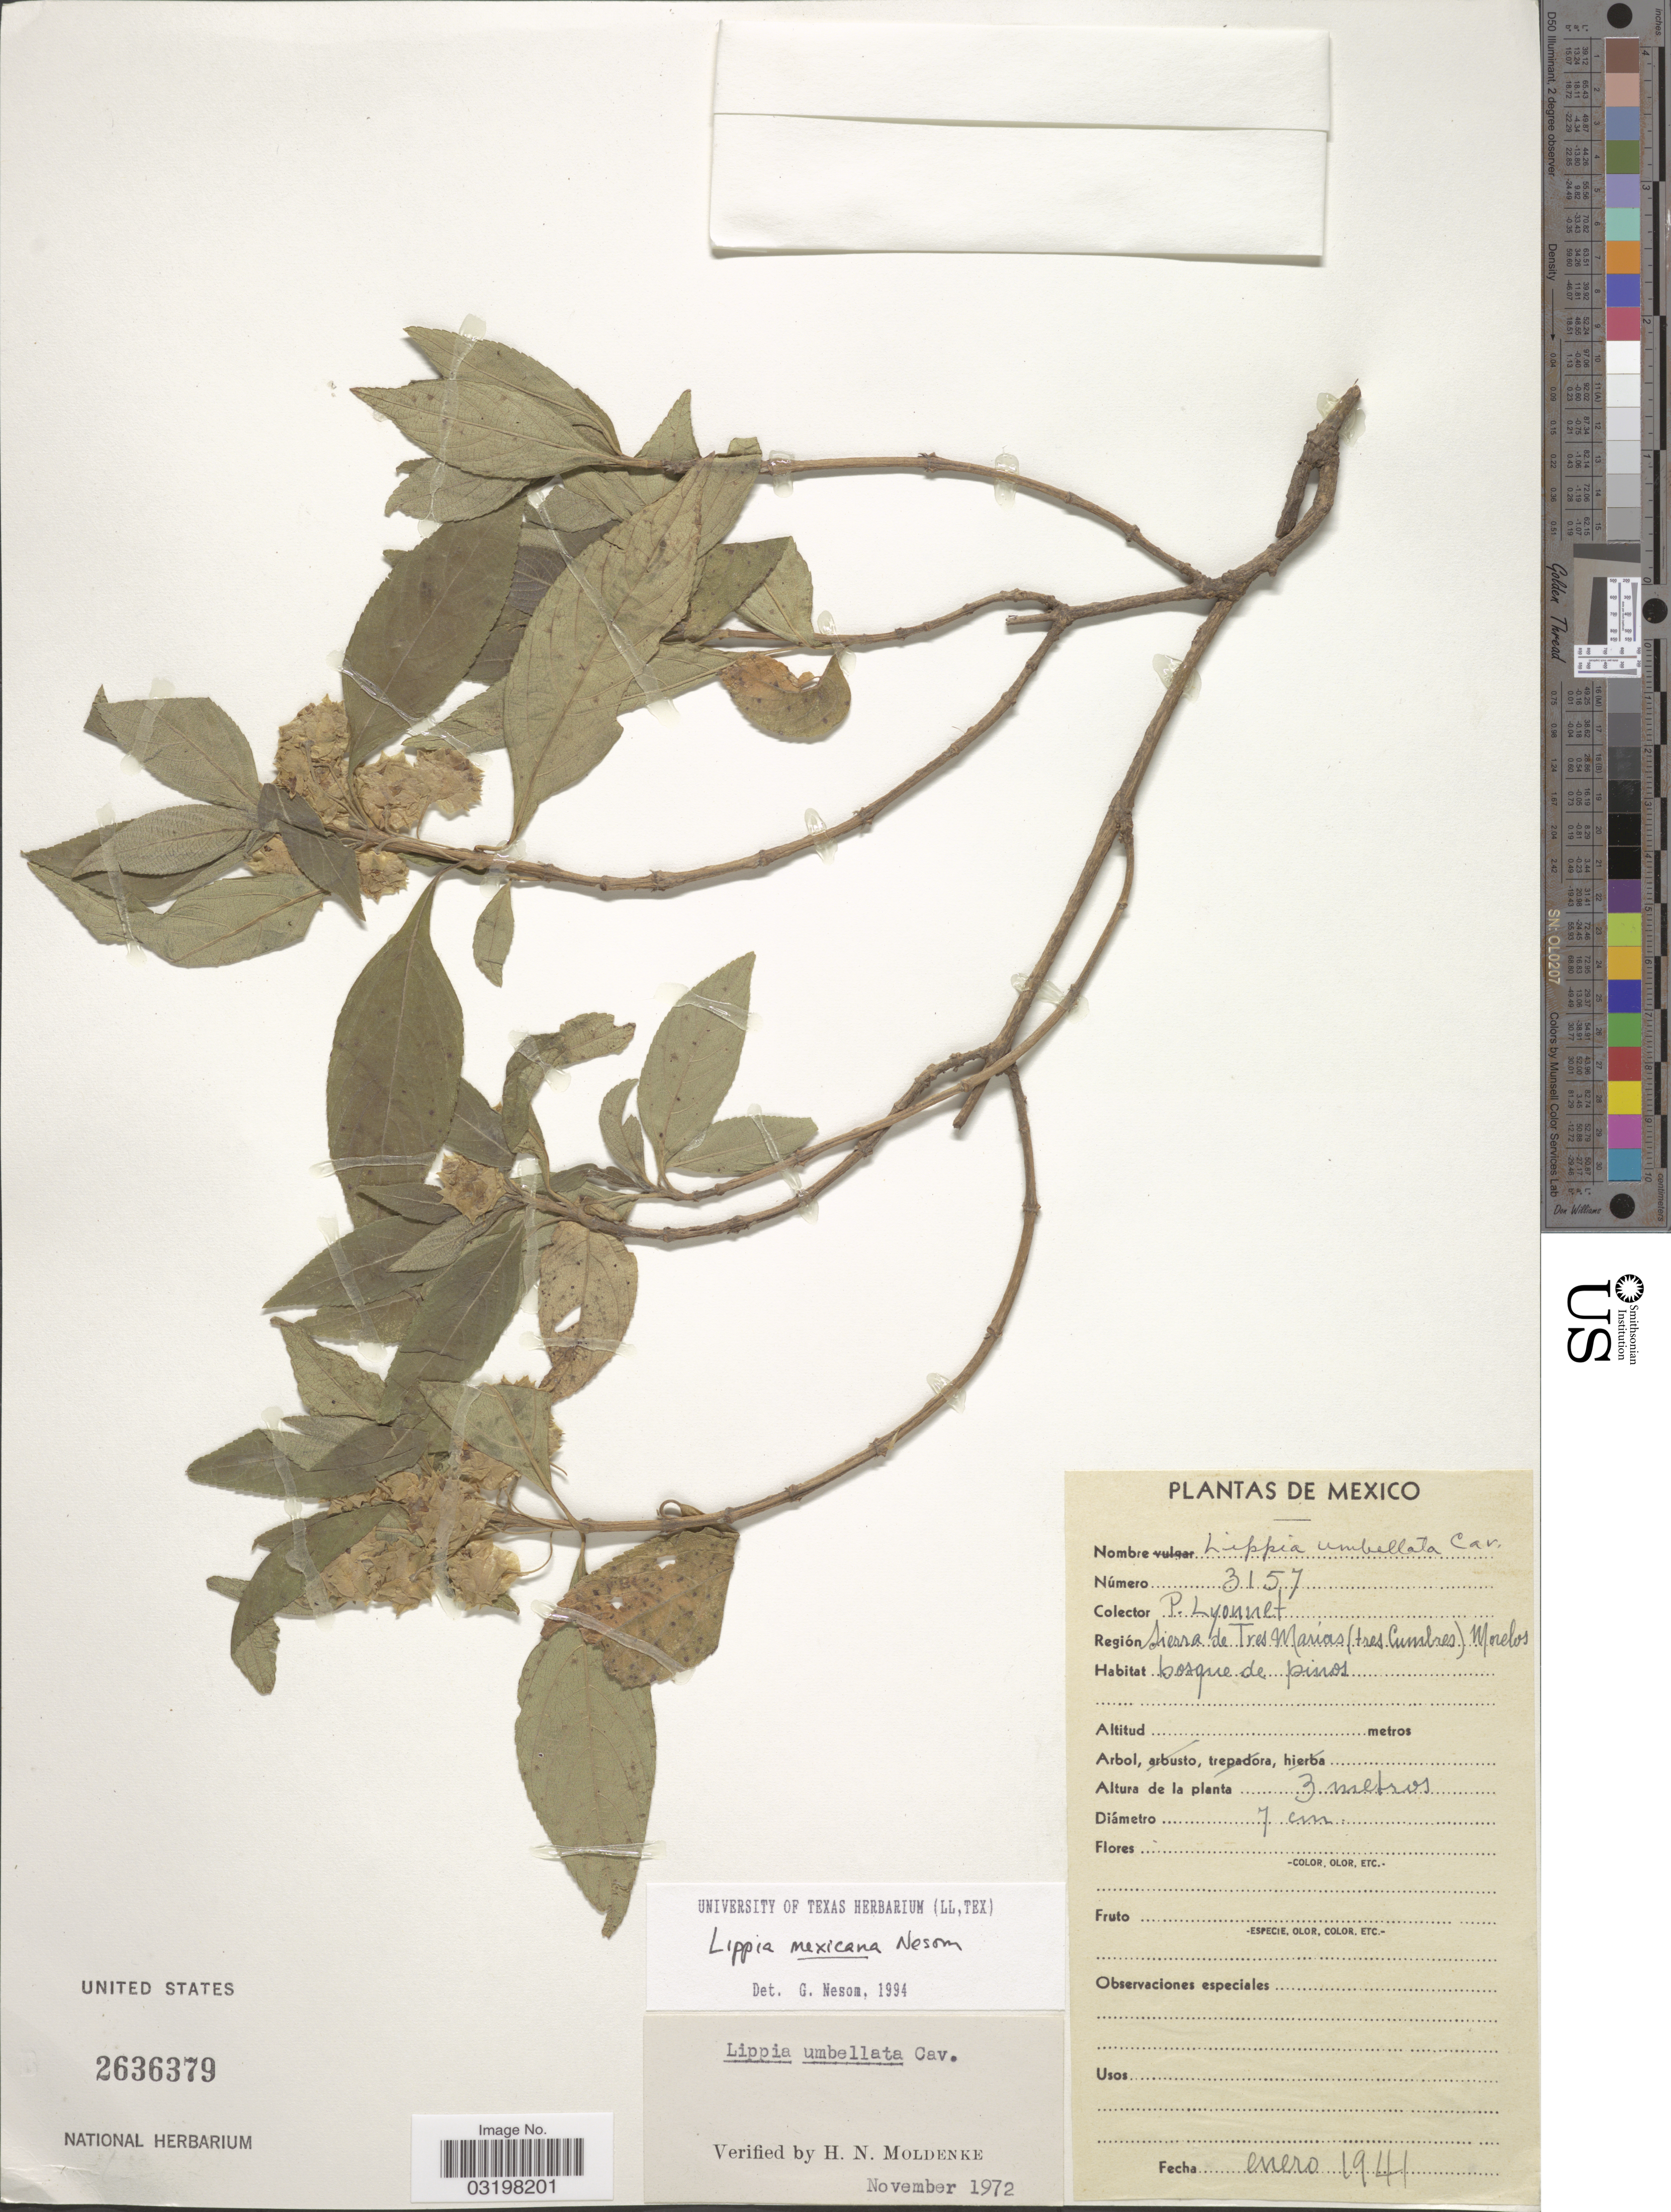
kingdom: Plantae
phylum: Tracheophyta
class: Magnoliopsida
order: Lamiales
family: Verbenaceae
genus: Lippia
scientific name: Lippia mexicana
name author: G.L. Nesom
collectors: P. Lyonnet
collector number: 3157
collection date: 1941-01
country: Mexico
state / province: Morelos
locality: Región Sierra de Tres Marias(tres Cumbres). Bosque de pinos.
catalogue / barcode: US 2636379